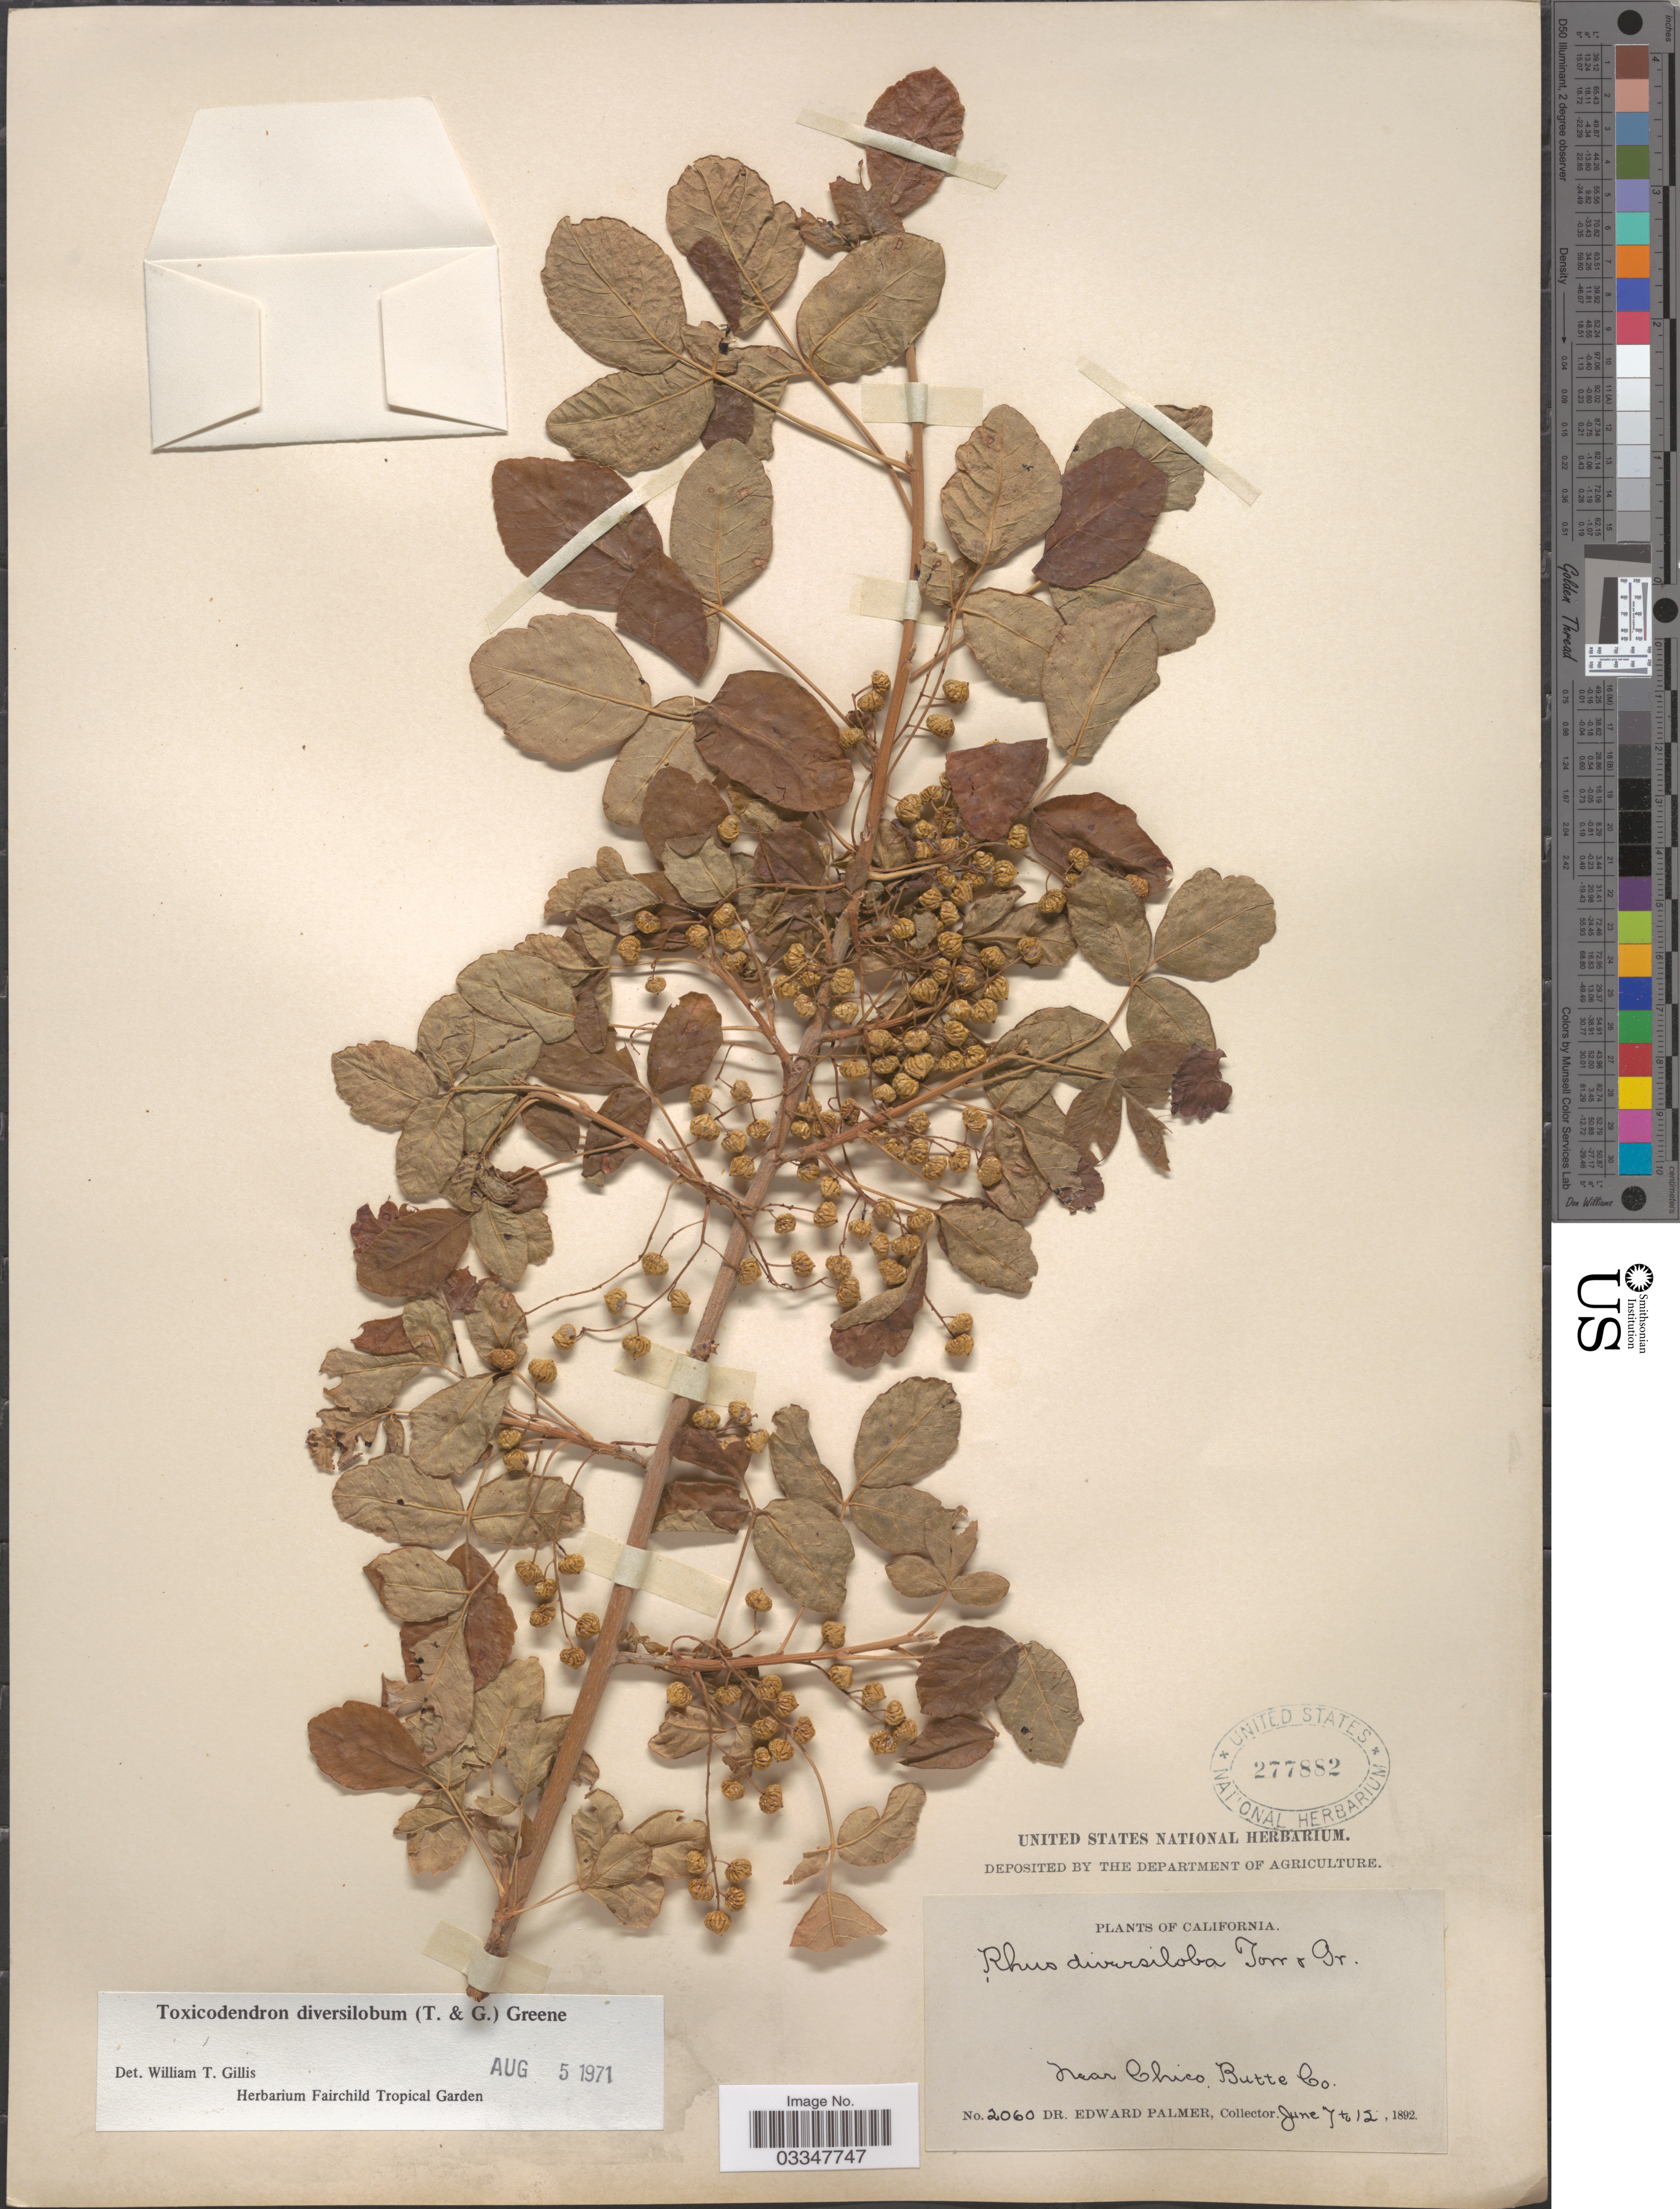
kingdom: Plantae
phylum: Tracheophyta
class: Magnoliopsida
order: Sapindales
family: Anacardiaceae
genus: Toxicodendron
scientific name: Toxicodendron diversilobum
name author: (Torr. & A. Gray) Greene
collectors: E. Palmer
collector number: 2060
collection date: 1892-06-07/1892-06-12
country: United States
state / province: California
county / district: Butte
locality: Near Chico, Butte Co.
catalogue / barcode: US 277882